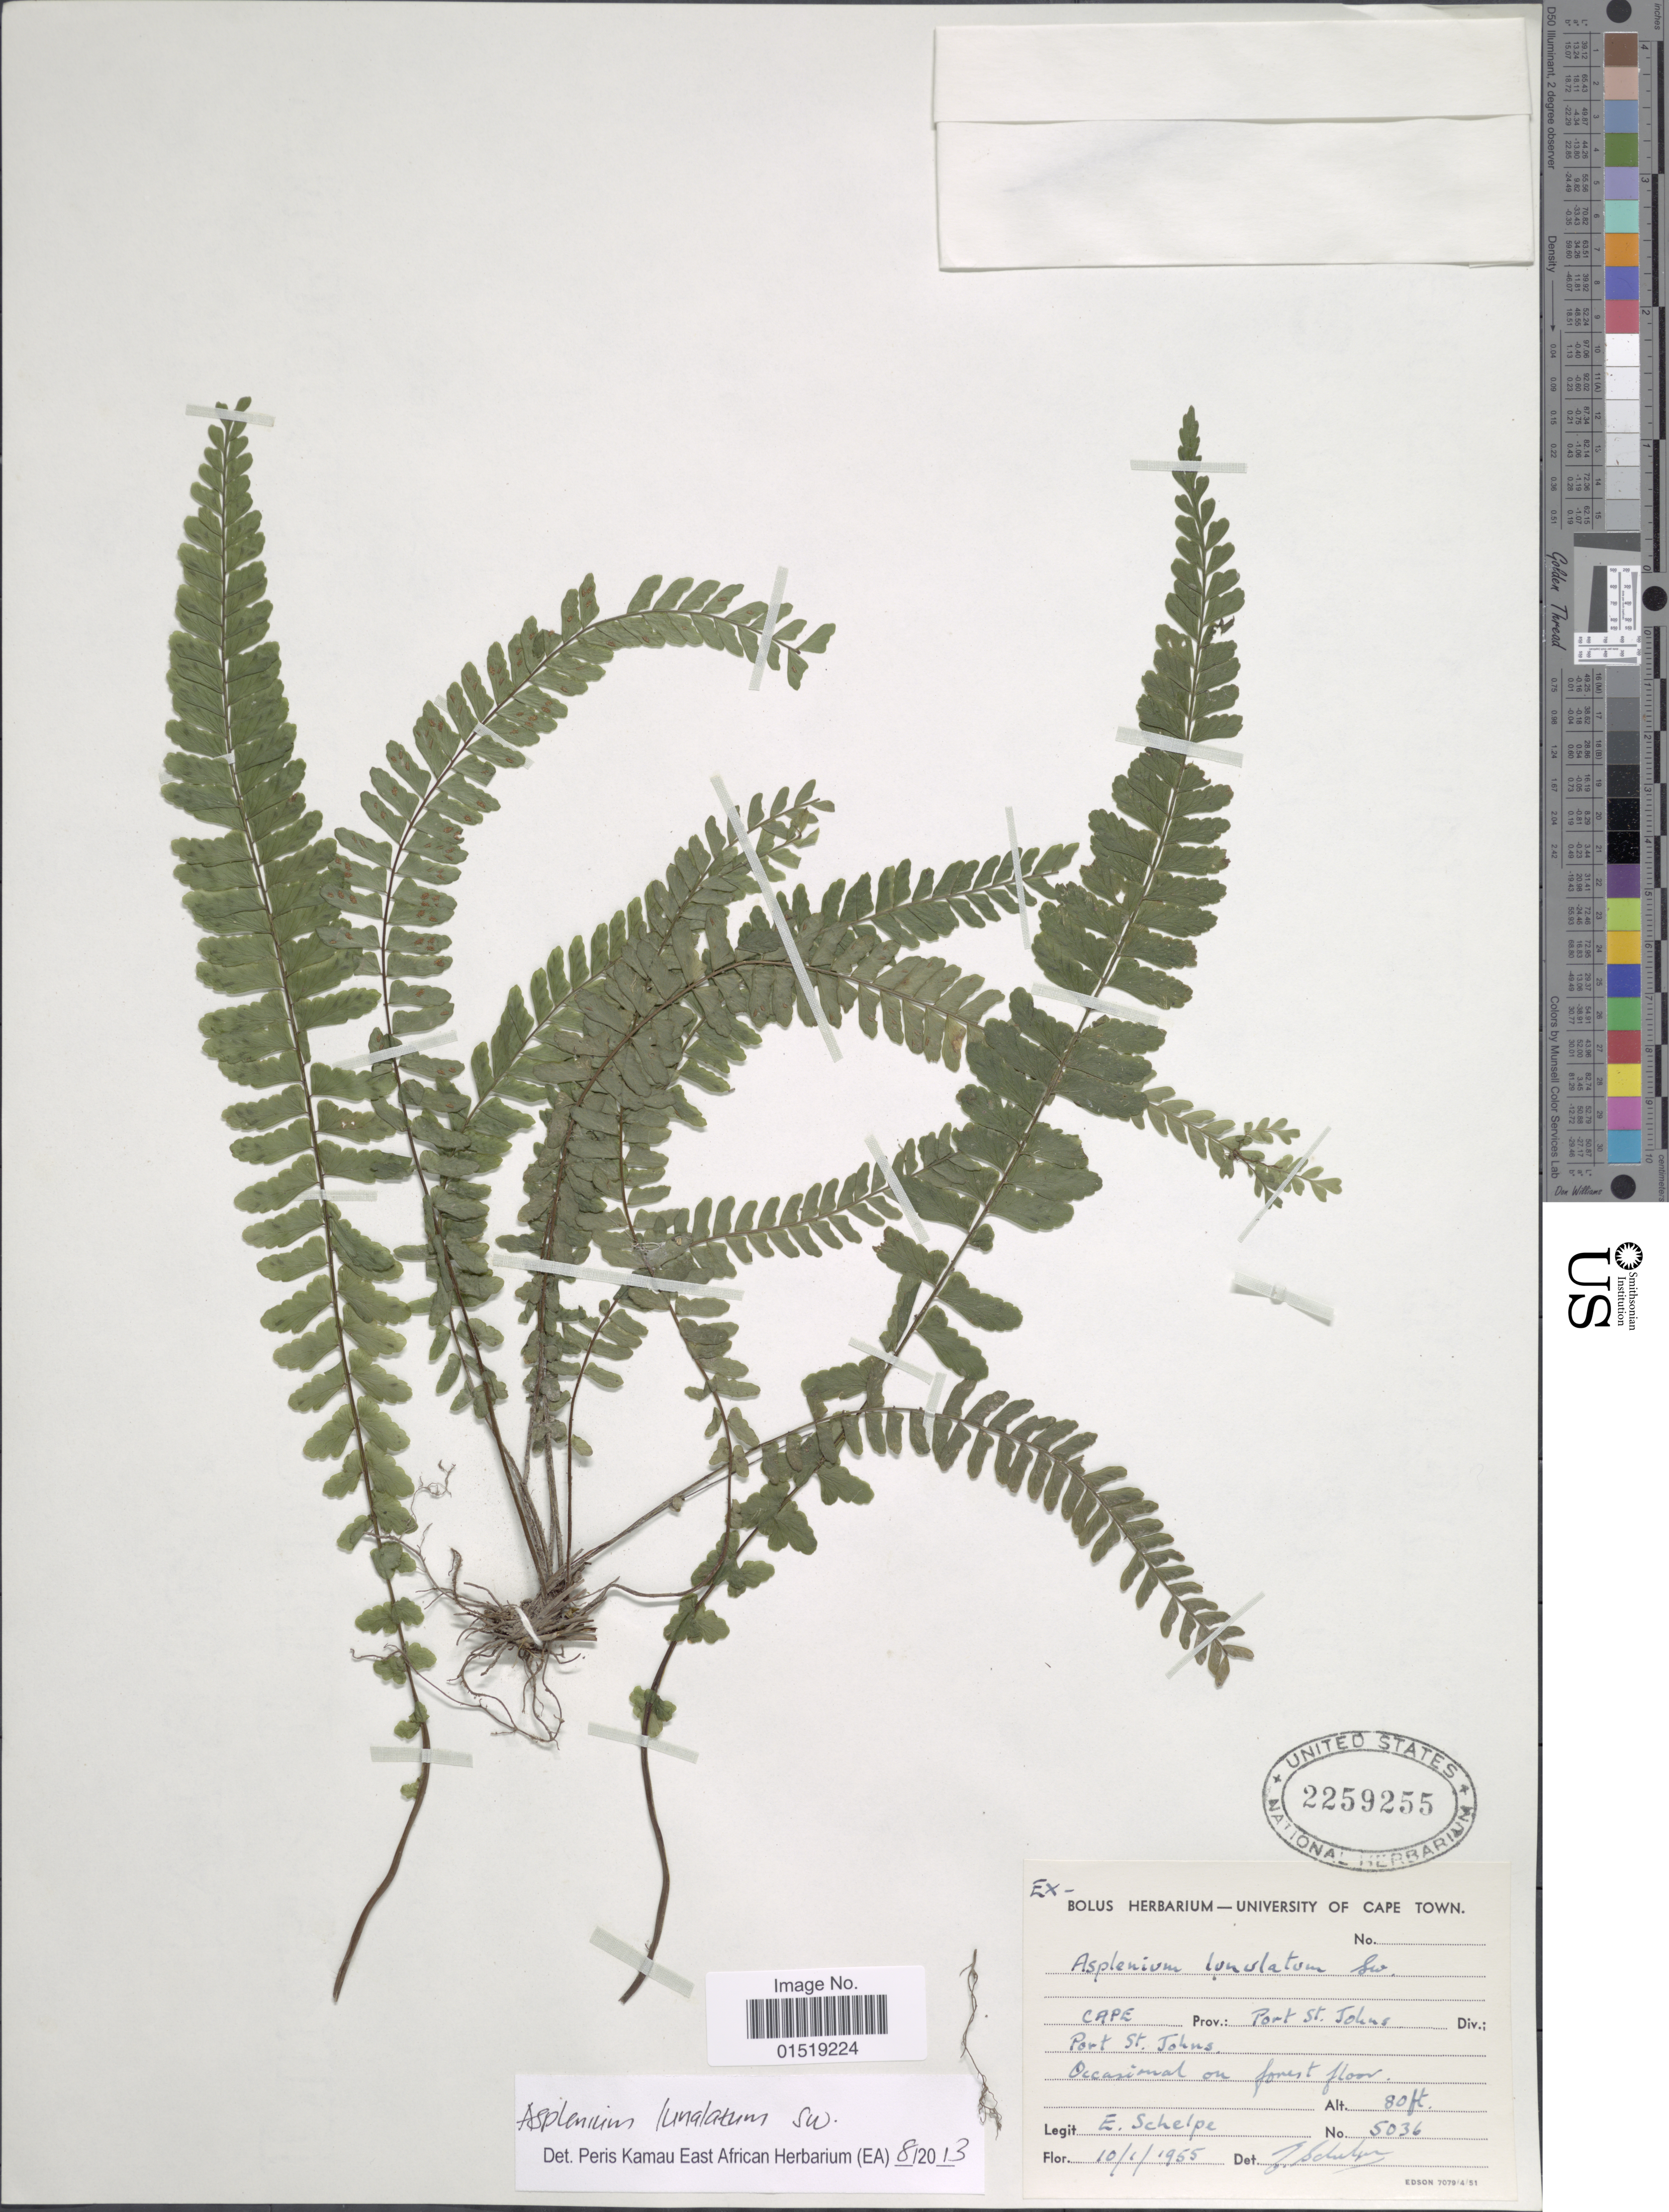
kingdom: Plantae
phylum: Tracheophyta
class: Polypodiopsida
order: Polypodiales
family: Aspleniaceae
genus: Asplenium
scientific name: Asplenium lunulatum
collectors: E. A. C. L. E. Schelpe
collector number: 5036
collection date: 1955-01-10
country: South Africa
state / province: Eastern Cape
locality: Port St. Johns. Div.; Port St. Johns.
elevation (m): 24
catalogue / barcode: US 2259255